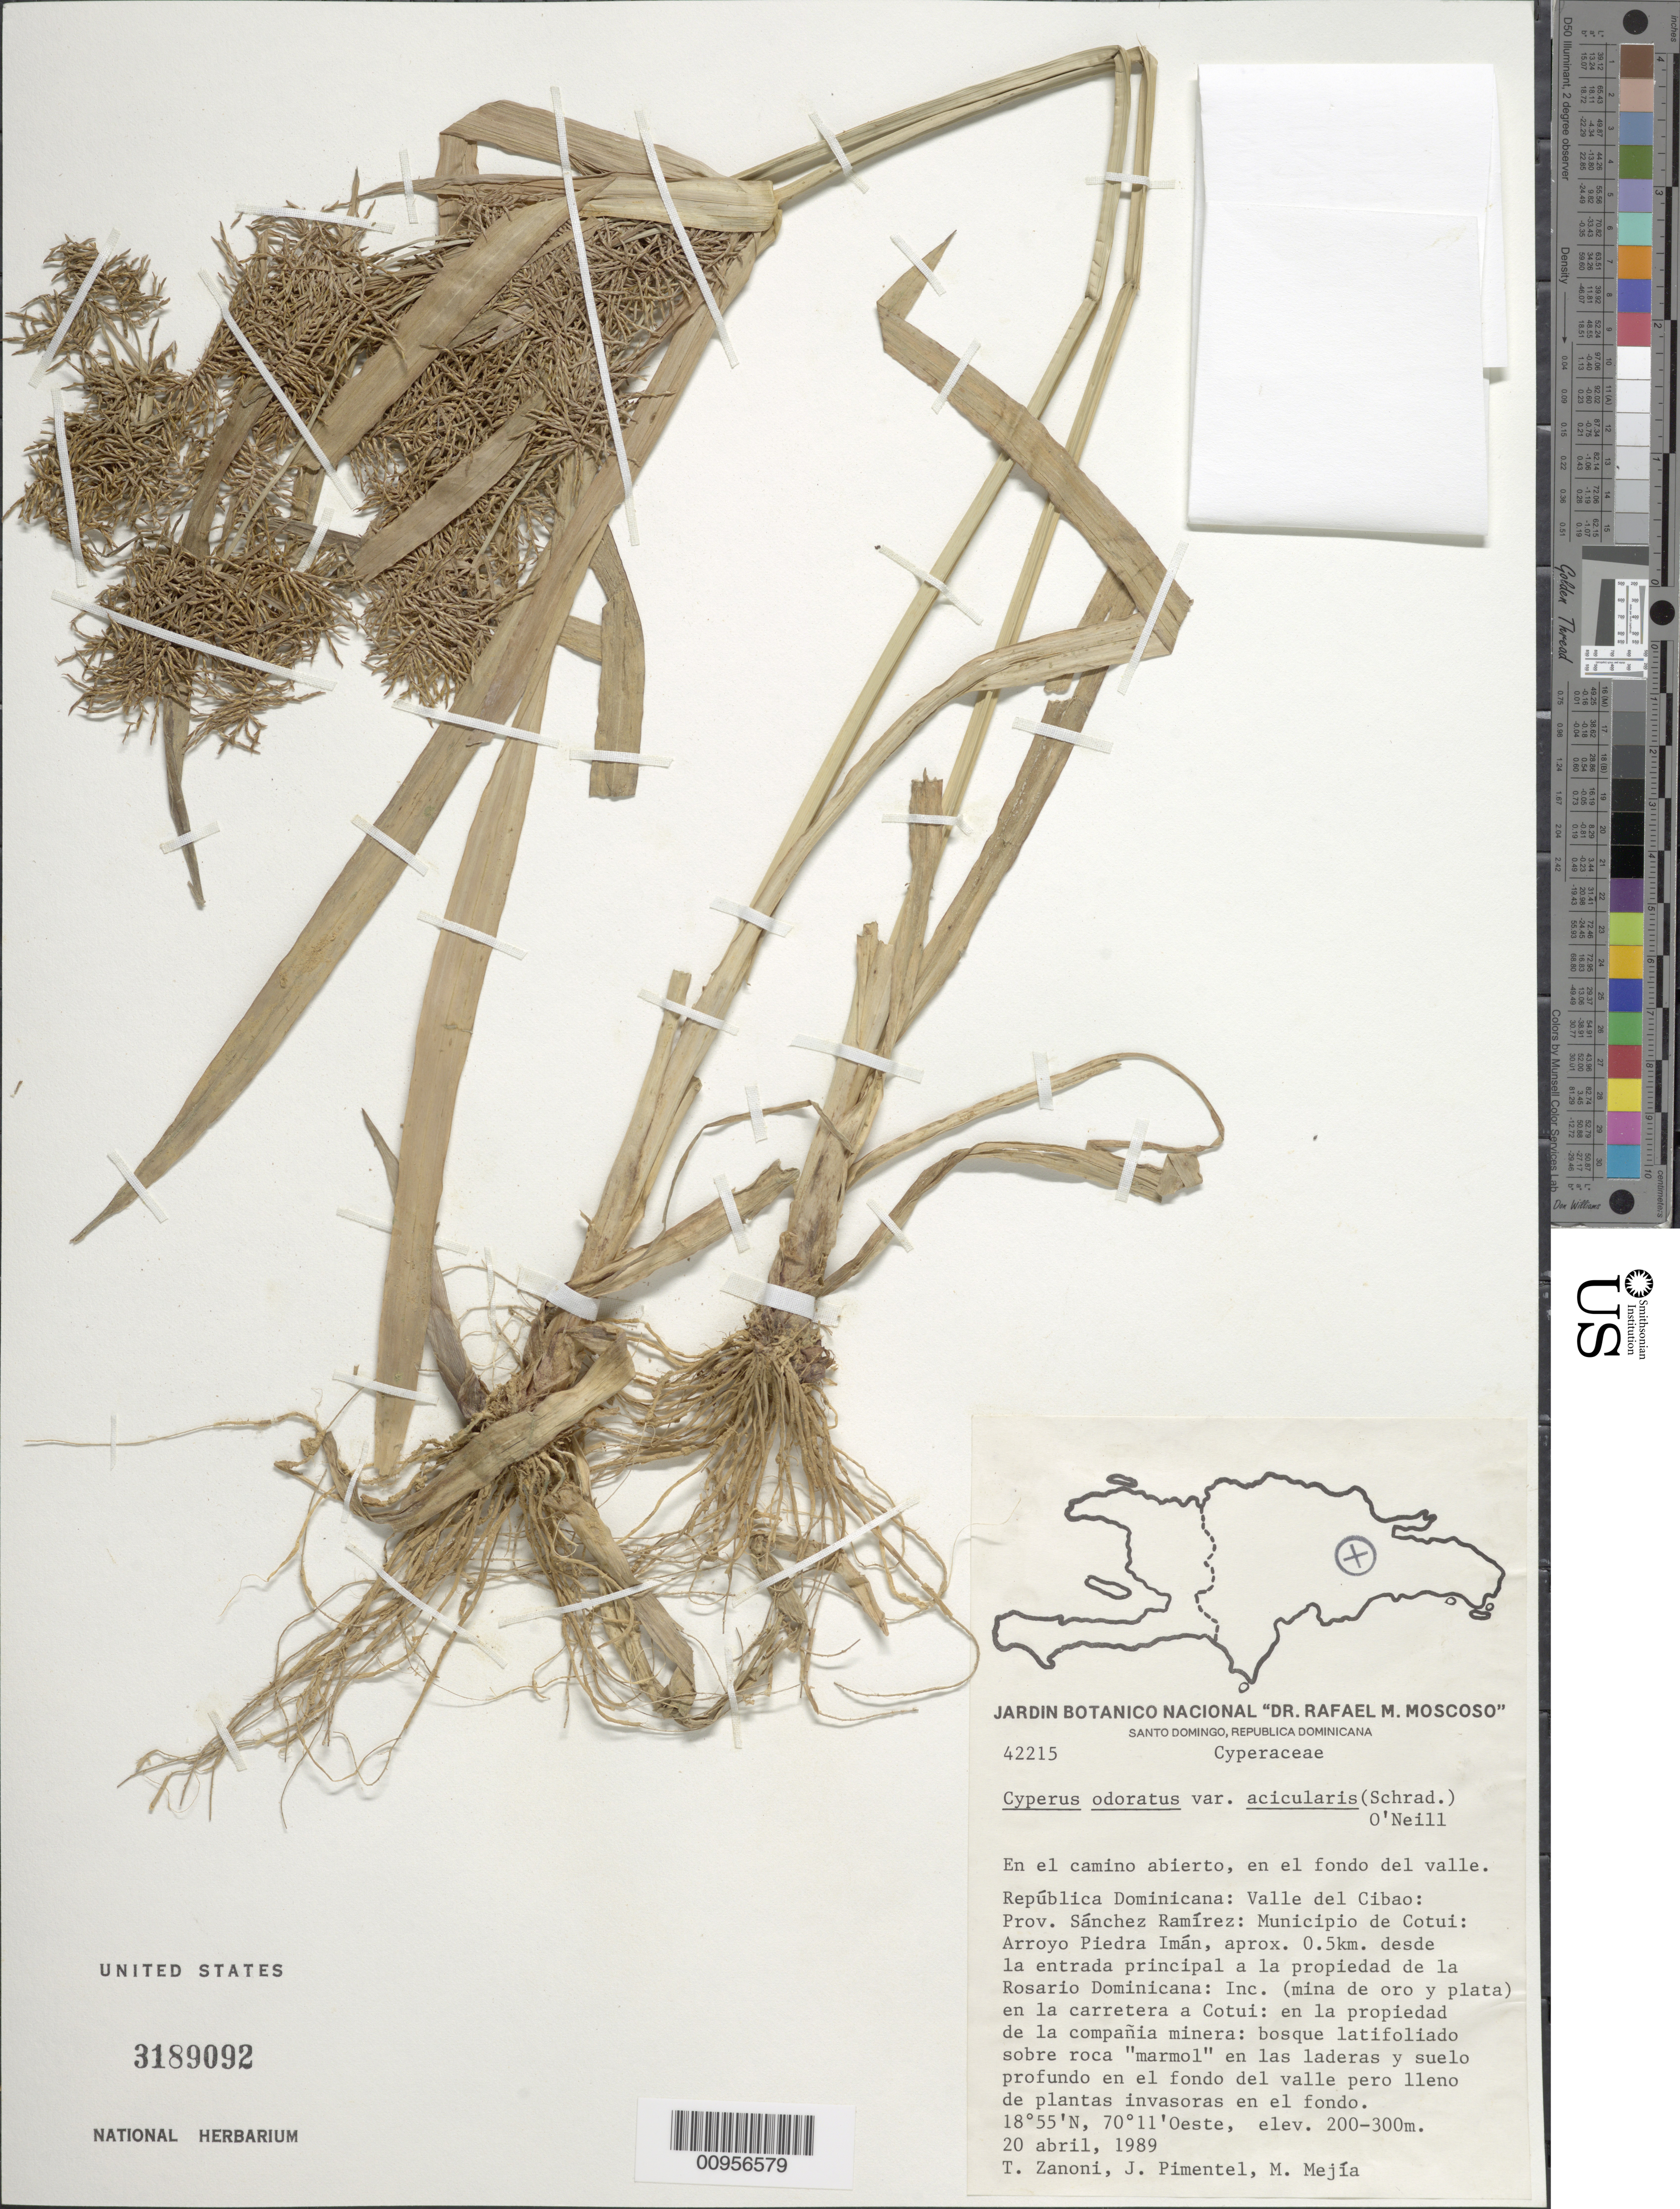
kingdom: Plantae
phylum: Tracheophyta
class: Liliopsida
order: Poales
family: Cyperaceae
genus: Cyperus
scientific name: Cyperus odoratus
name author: L.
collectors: T. A. Zanoni, J. Pimentel & M. Mejia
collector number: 42215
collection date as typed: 20 Apr 1989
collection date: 1989-04-20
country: Dominican Republic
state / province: Sánchez Ramírez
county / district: Cotui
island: Hispaniola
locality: Valle del Cibao, Arroyo Piedra Imán, aprox. 0.5 km desde la entrada principal a la porpiedad de la Rosario Dominicana; Inc. (mina de oro y plata) en la carretera a Cotui, en la propiedad de la compañia minera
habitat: En el camino abierto, en el fondo del valle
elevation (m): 200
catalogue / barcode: US 3189092